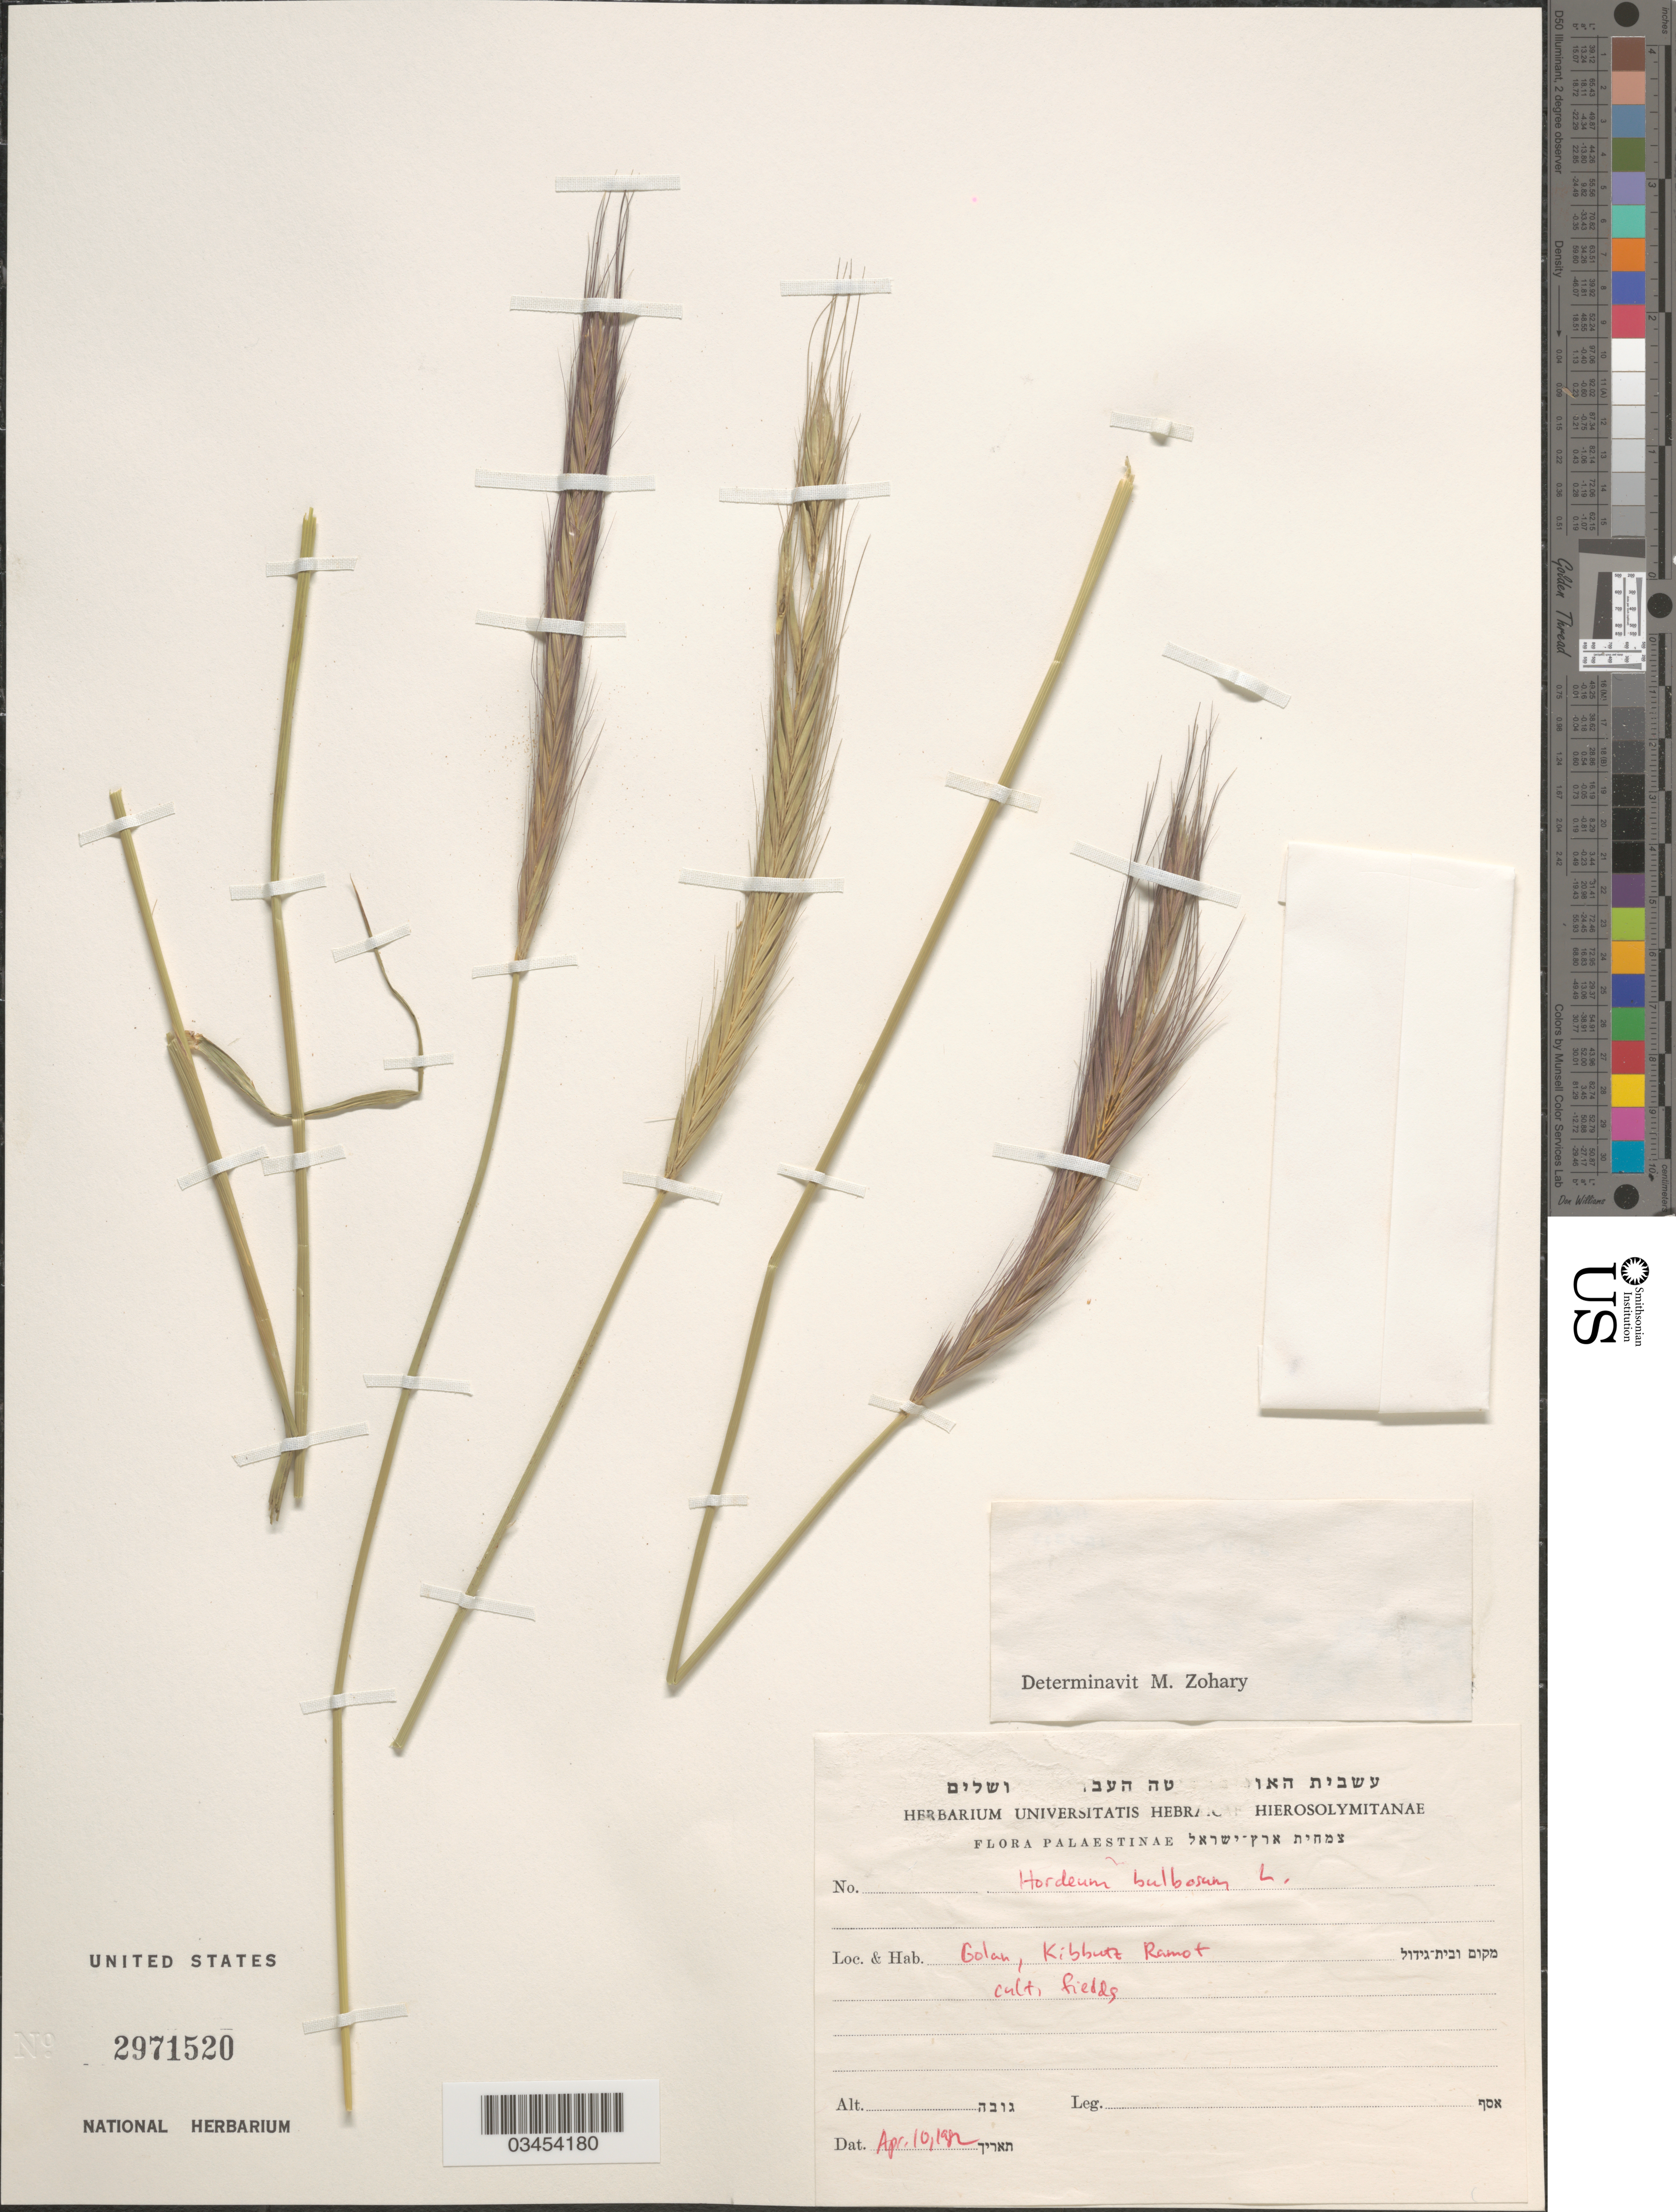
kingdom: Plantae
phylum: Tracheophyta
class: Liliopsida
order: Poales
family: Poaceae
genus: Hordeum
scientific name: Hordeum bulbosum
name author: L.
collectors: Herbarium Universitatis Hebraicae Hierosolymitanae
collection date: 1982-04-10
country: Israel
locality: Palaestinae. Golan, Kibbutz Ramot.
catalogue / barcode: US 2971520